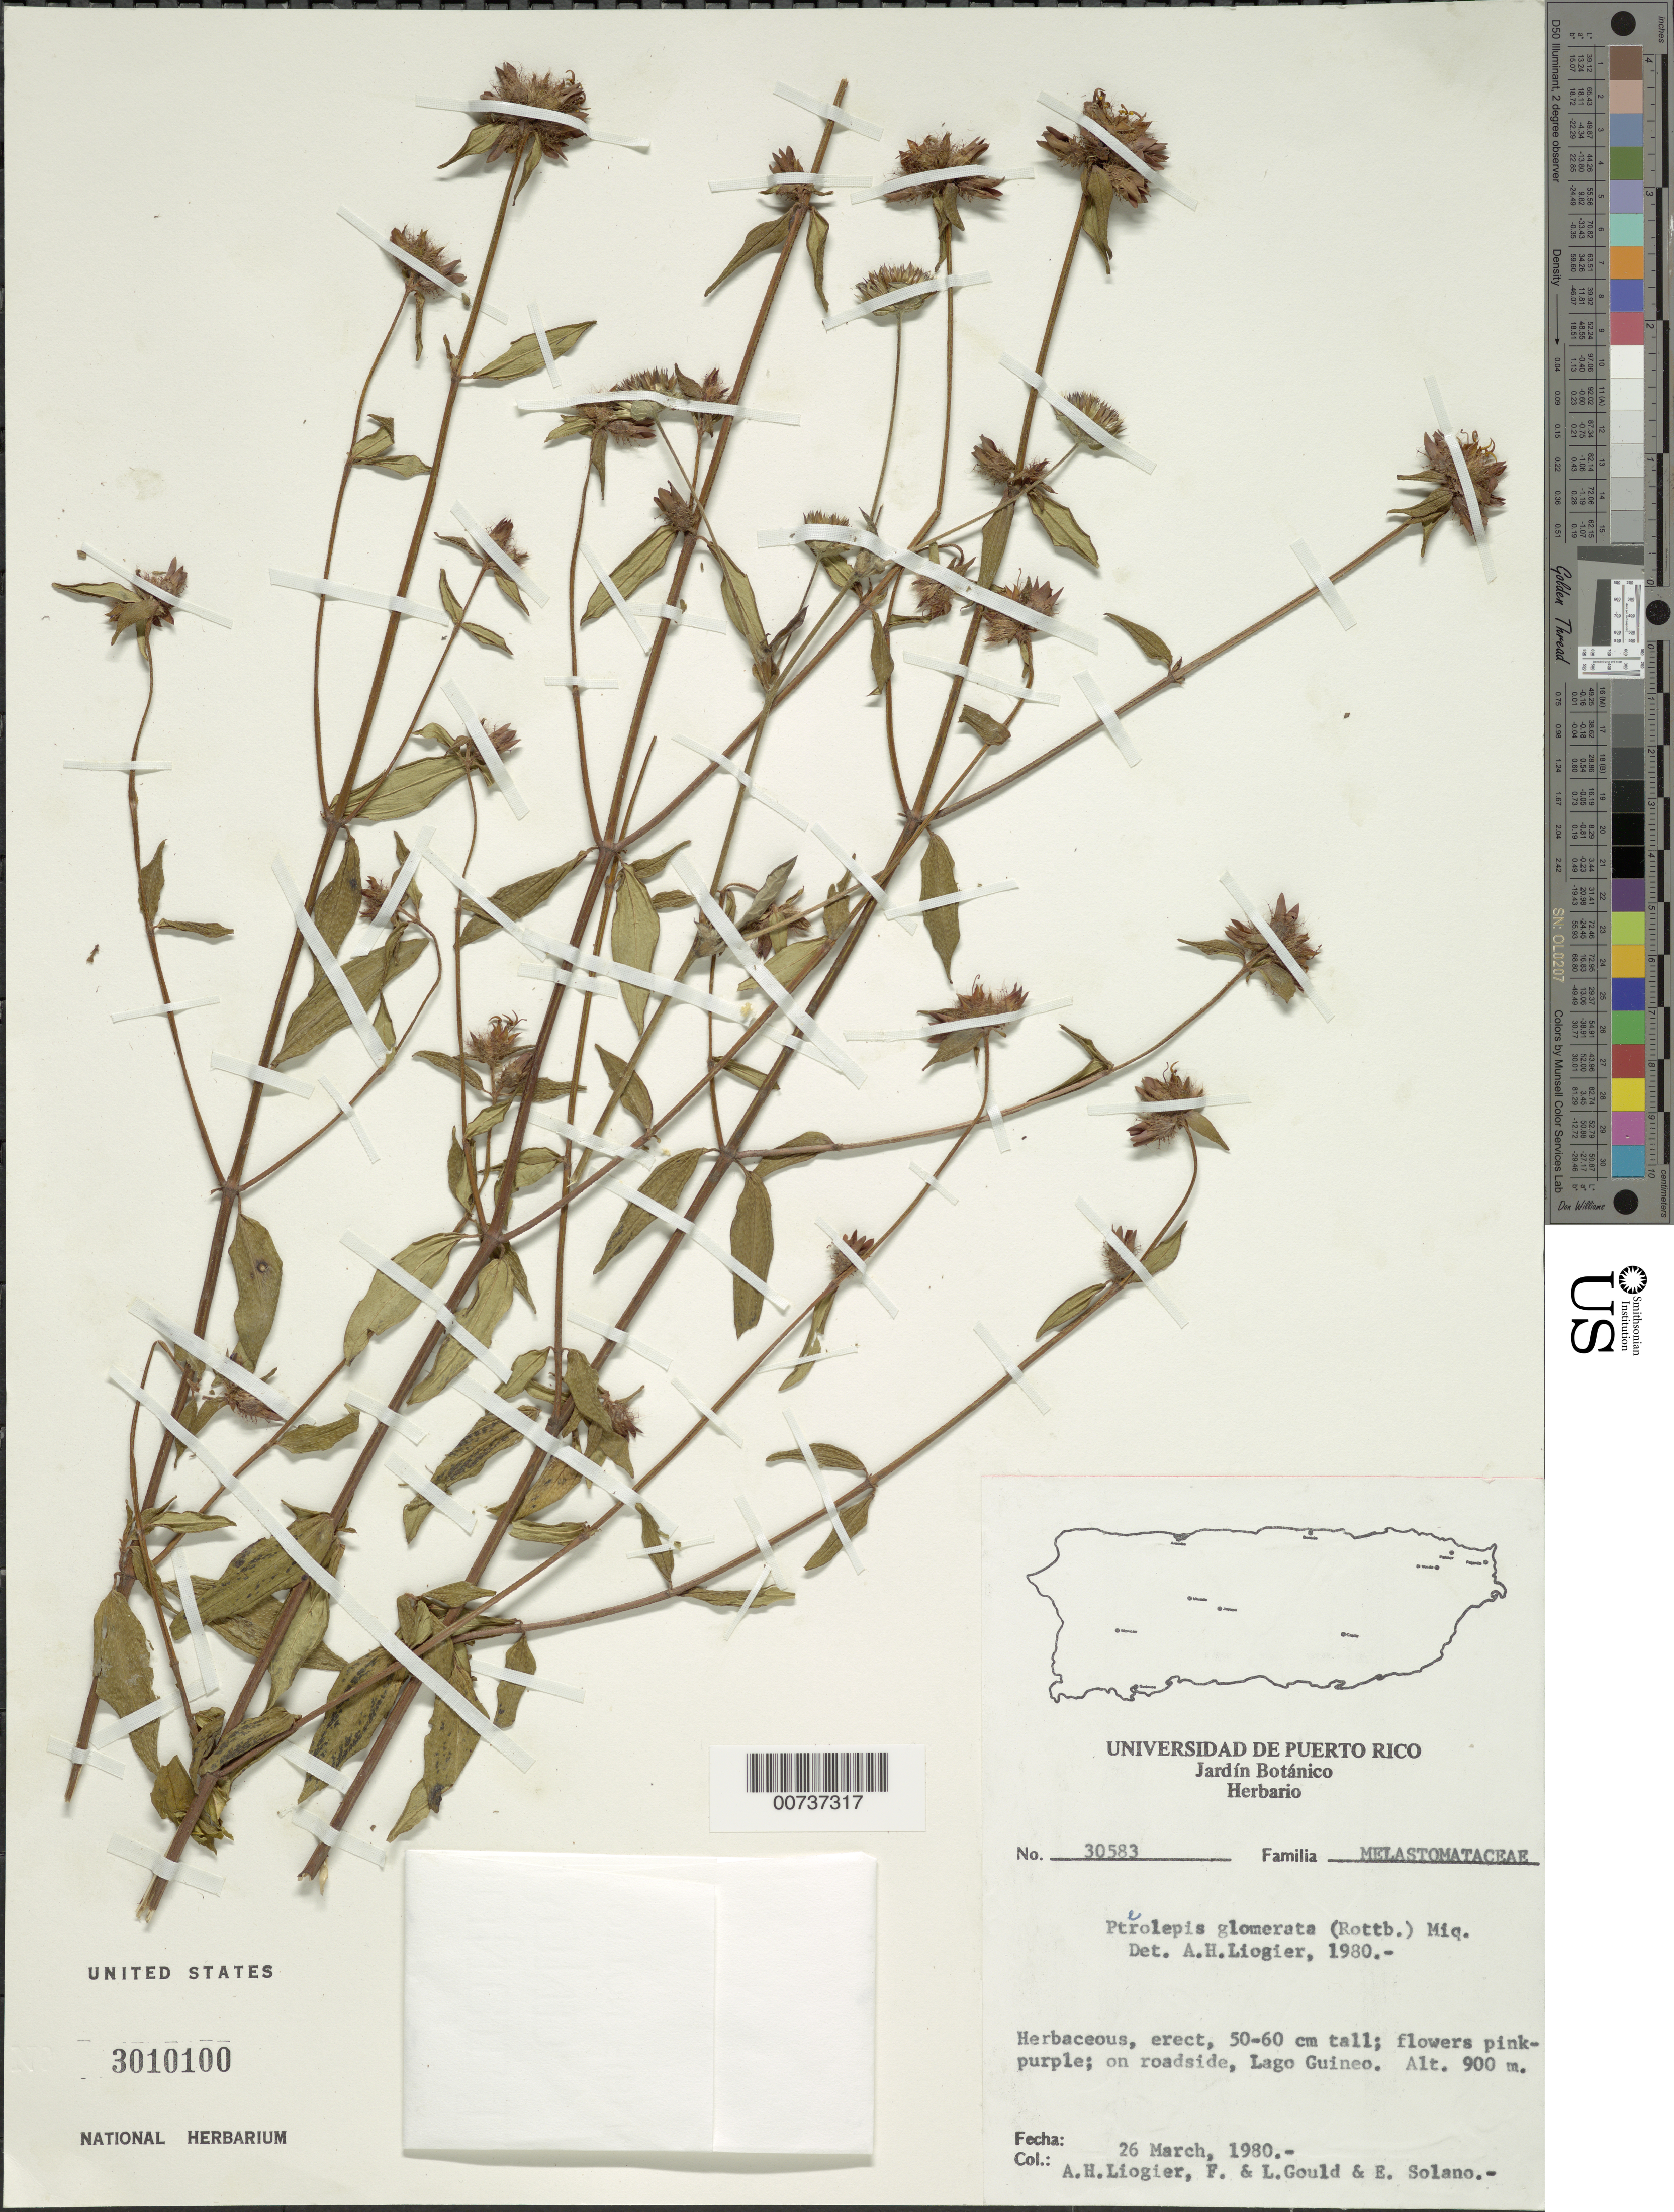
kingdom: Plantae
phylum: Tracheophyta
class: Magnoliopsida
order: Myrtales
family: Melastomataceae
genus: Pterolepis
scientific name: Pterolepis glomerata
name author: (Rottb.) Miq.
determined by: Liogier, Alain H.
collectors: A. H. Liogier, L. Gould & E. Solano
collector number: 30583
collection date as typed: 26 Mar 1980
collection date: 1980-03-26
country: Puerto Rico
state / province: Villalba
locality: Lago Guineo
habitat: On roadside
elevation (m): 900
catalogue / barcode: US 3010100